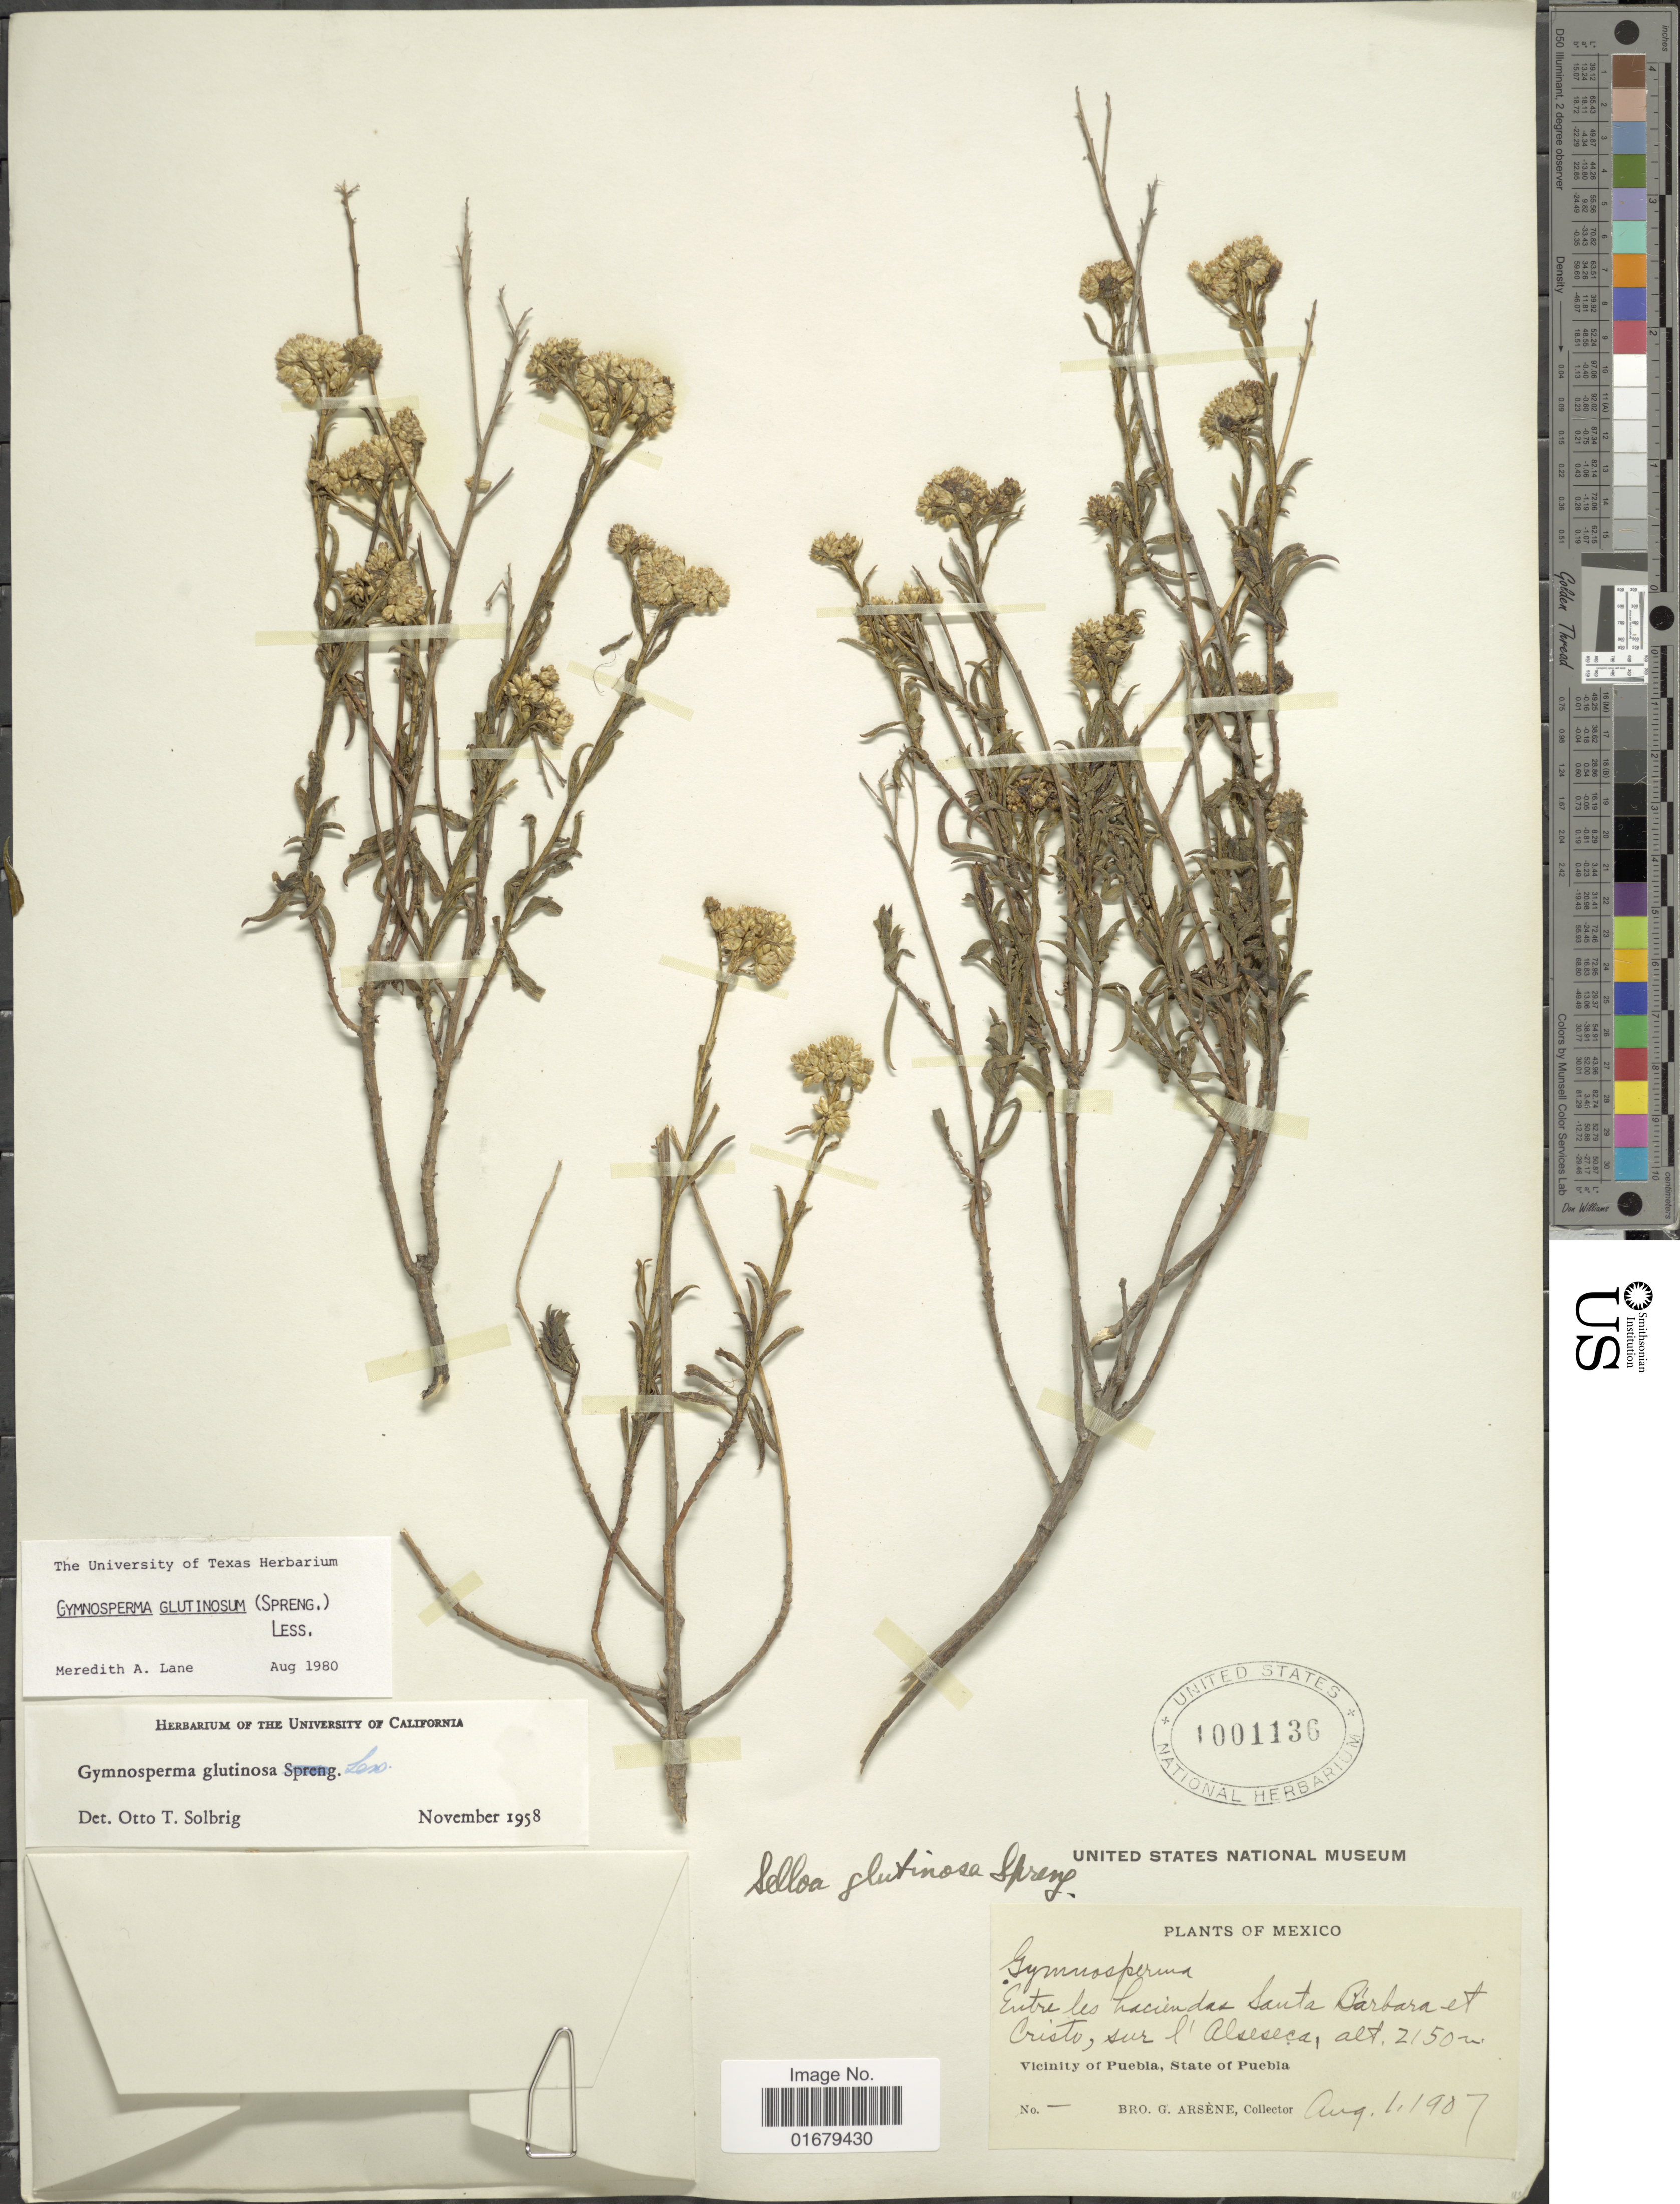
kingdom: Plantae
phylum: Tracheophyta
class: Magnoliopsida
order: Asterales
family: Asteraceae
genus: Gymnosperma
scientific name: Gymnosperma glutinosum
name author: (Spreng.) Less.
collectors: Bro. G. Arsène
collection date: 1907-08-01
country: Mexico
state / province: Puebla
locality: Vicinity of Puebla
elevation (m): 2150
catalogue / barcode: US 1001136